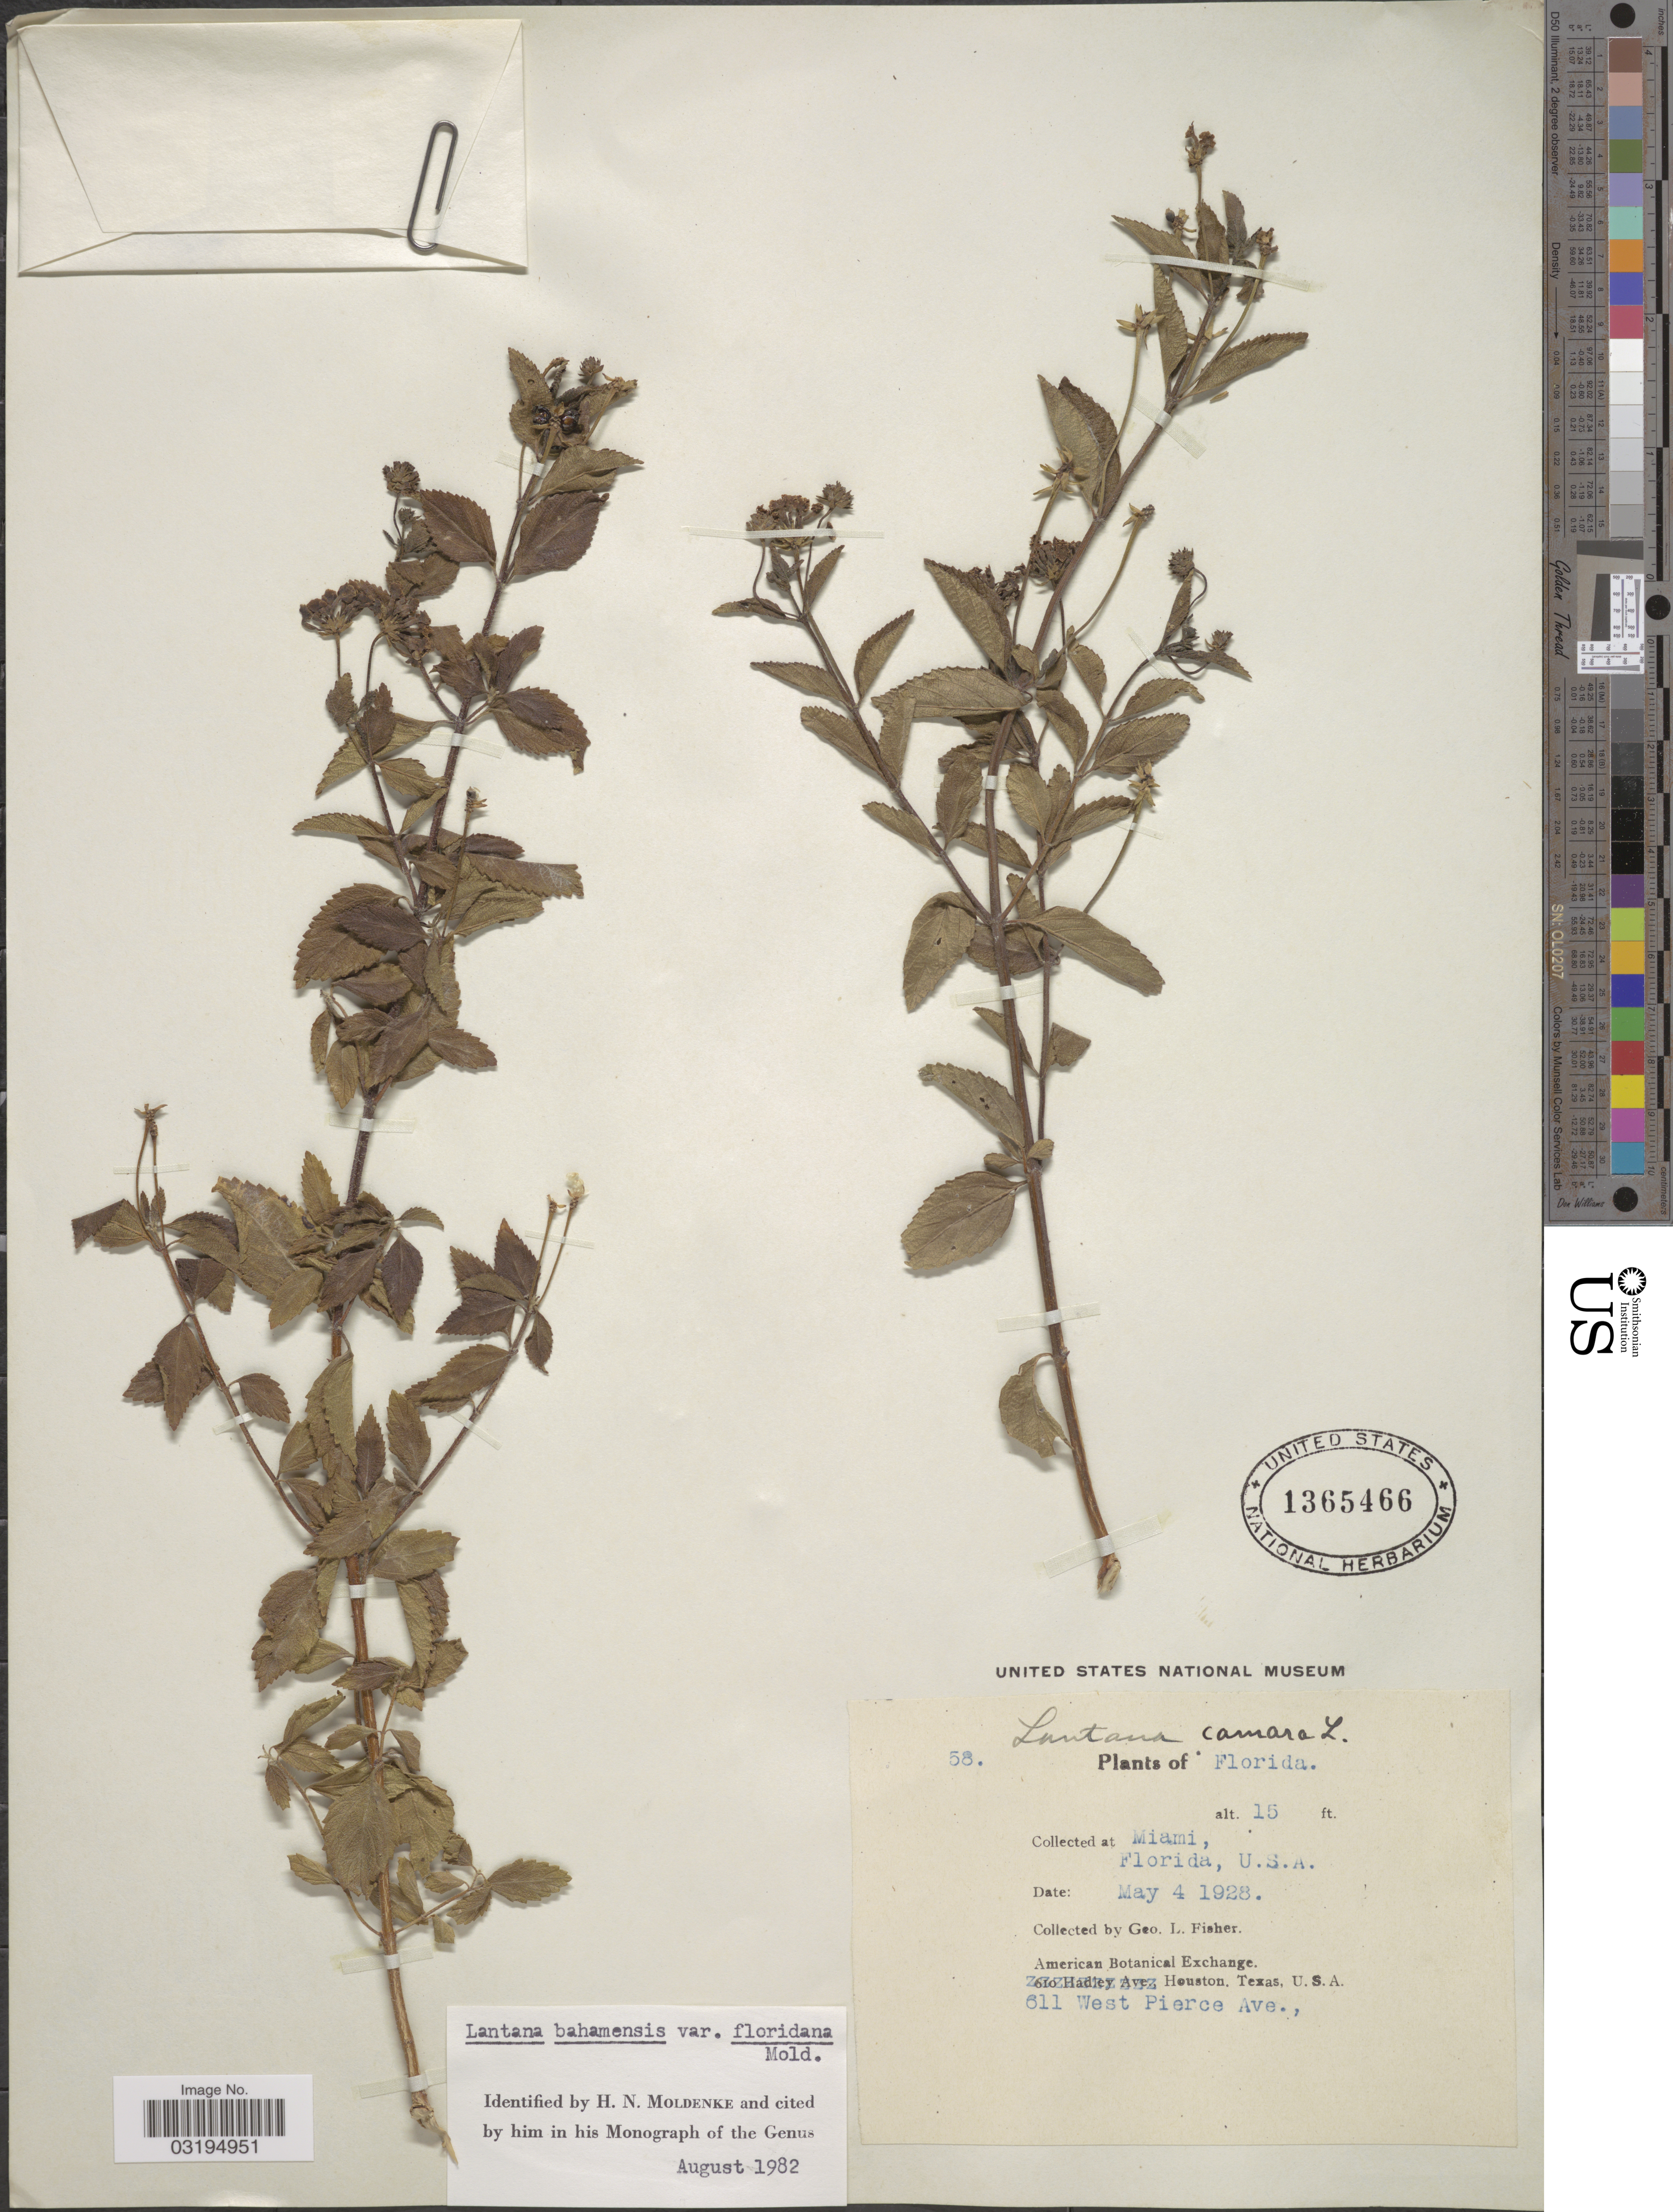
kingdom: Plantae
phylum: Tracheophyta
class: Magnoliopsida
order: Lamiales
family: Verbenaceae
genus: Lantana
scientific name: Lantana bahamensis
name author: Britton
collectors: G. L. Fisher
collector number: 58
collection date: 1928-05-04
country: United States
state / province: Florida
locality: Miami.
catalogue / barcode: US 1365466